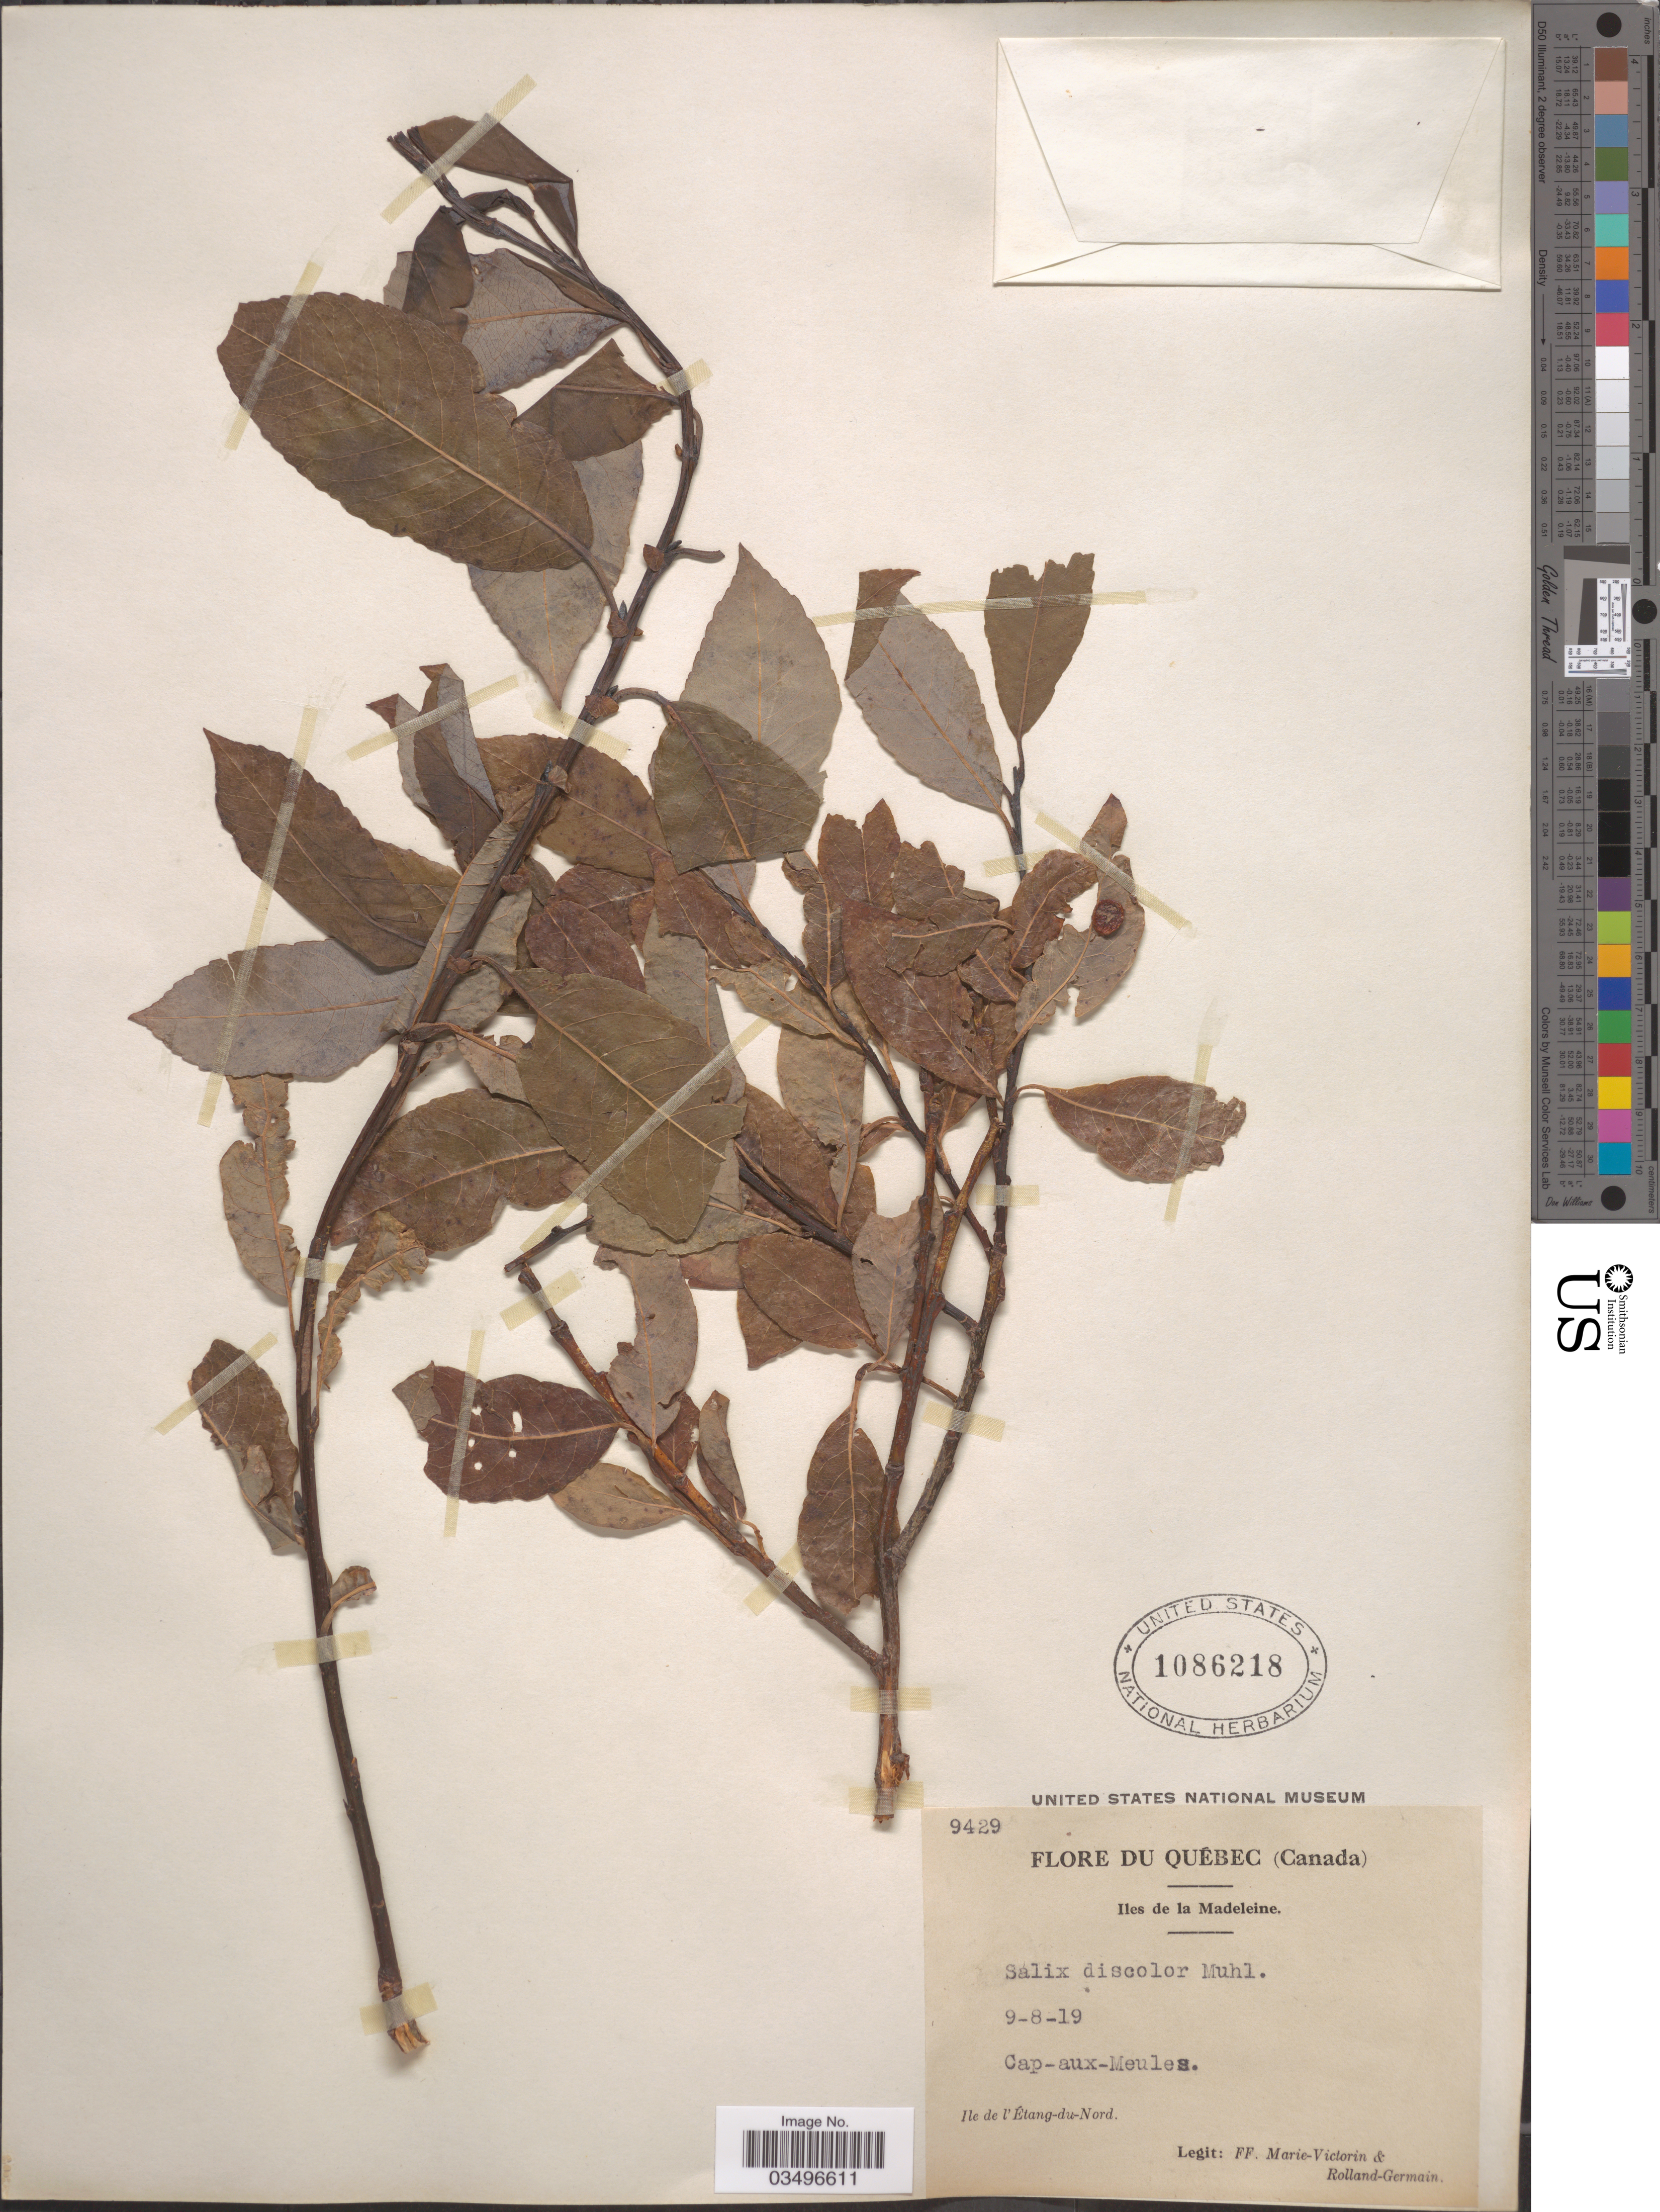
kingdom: Plantae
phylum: Tracheophyta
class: Magnoliopsida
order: Malpighiales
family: Salicaceae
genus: Salix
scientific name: Salix discolor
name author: Muhl.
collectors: F. Marie-Victorin & Rolland-Germain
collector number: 9429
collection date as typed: Transcribed d/m/y: 9/8/19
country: Canada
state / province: Quebec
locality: Ilesde ma Madeleine. Cap-aux-Meules.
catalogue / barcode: US 1086218